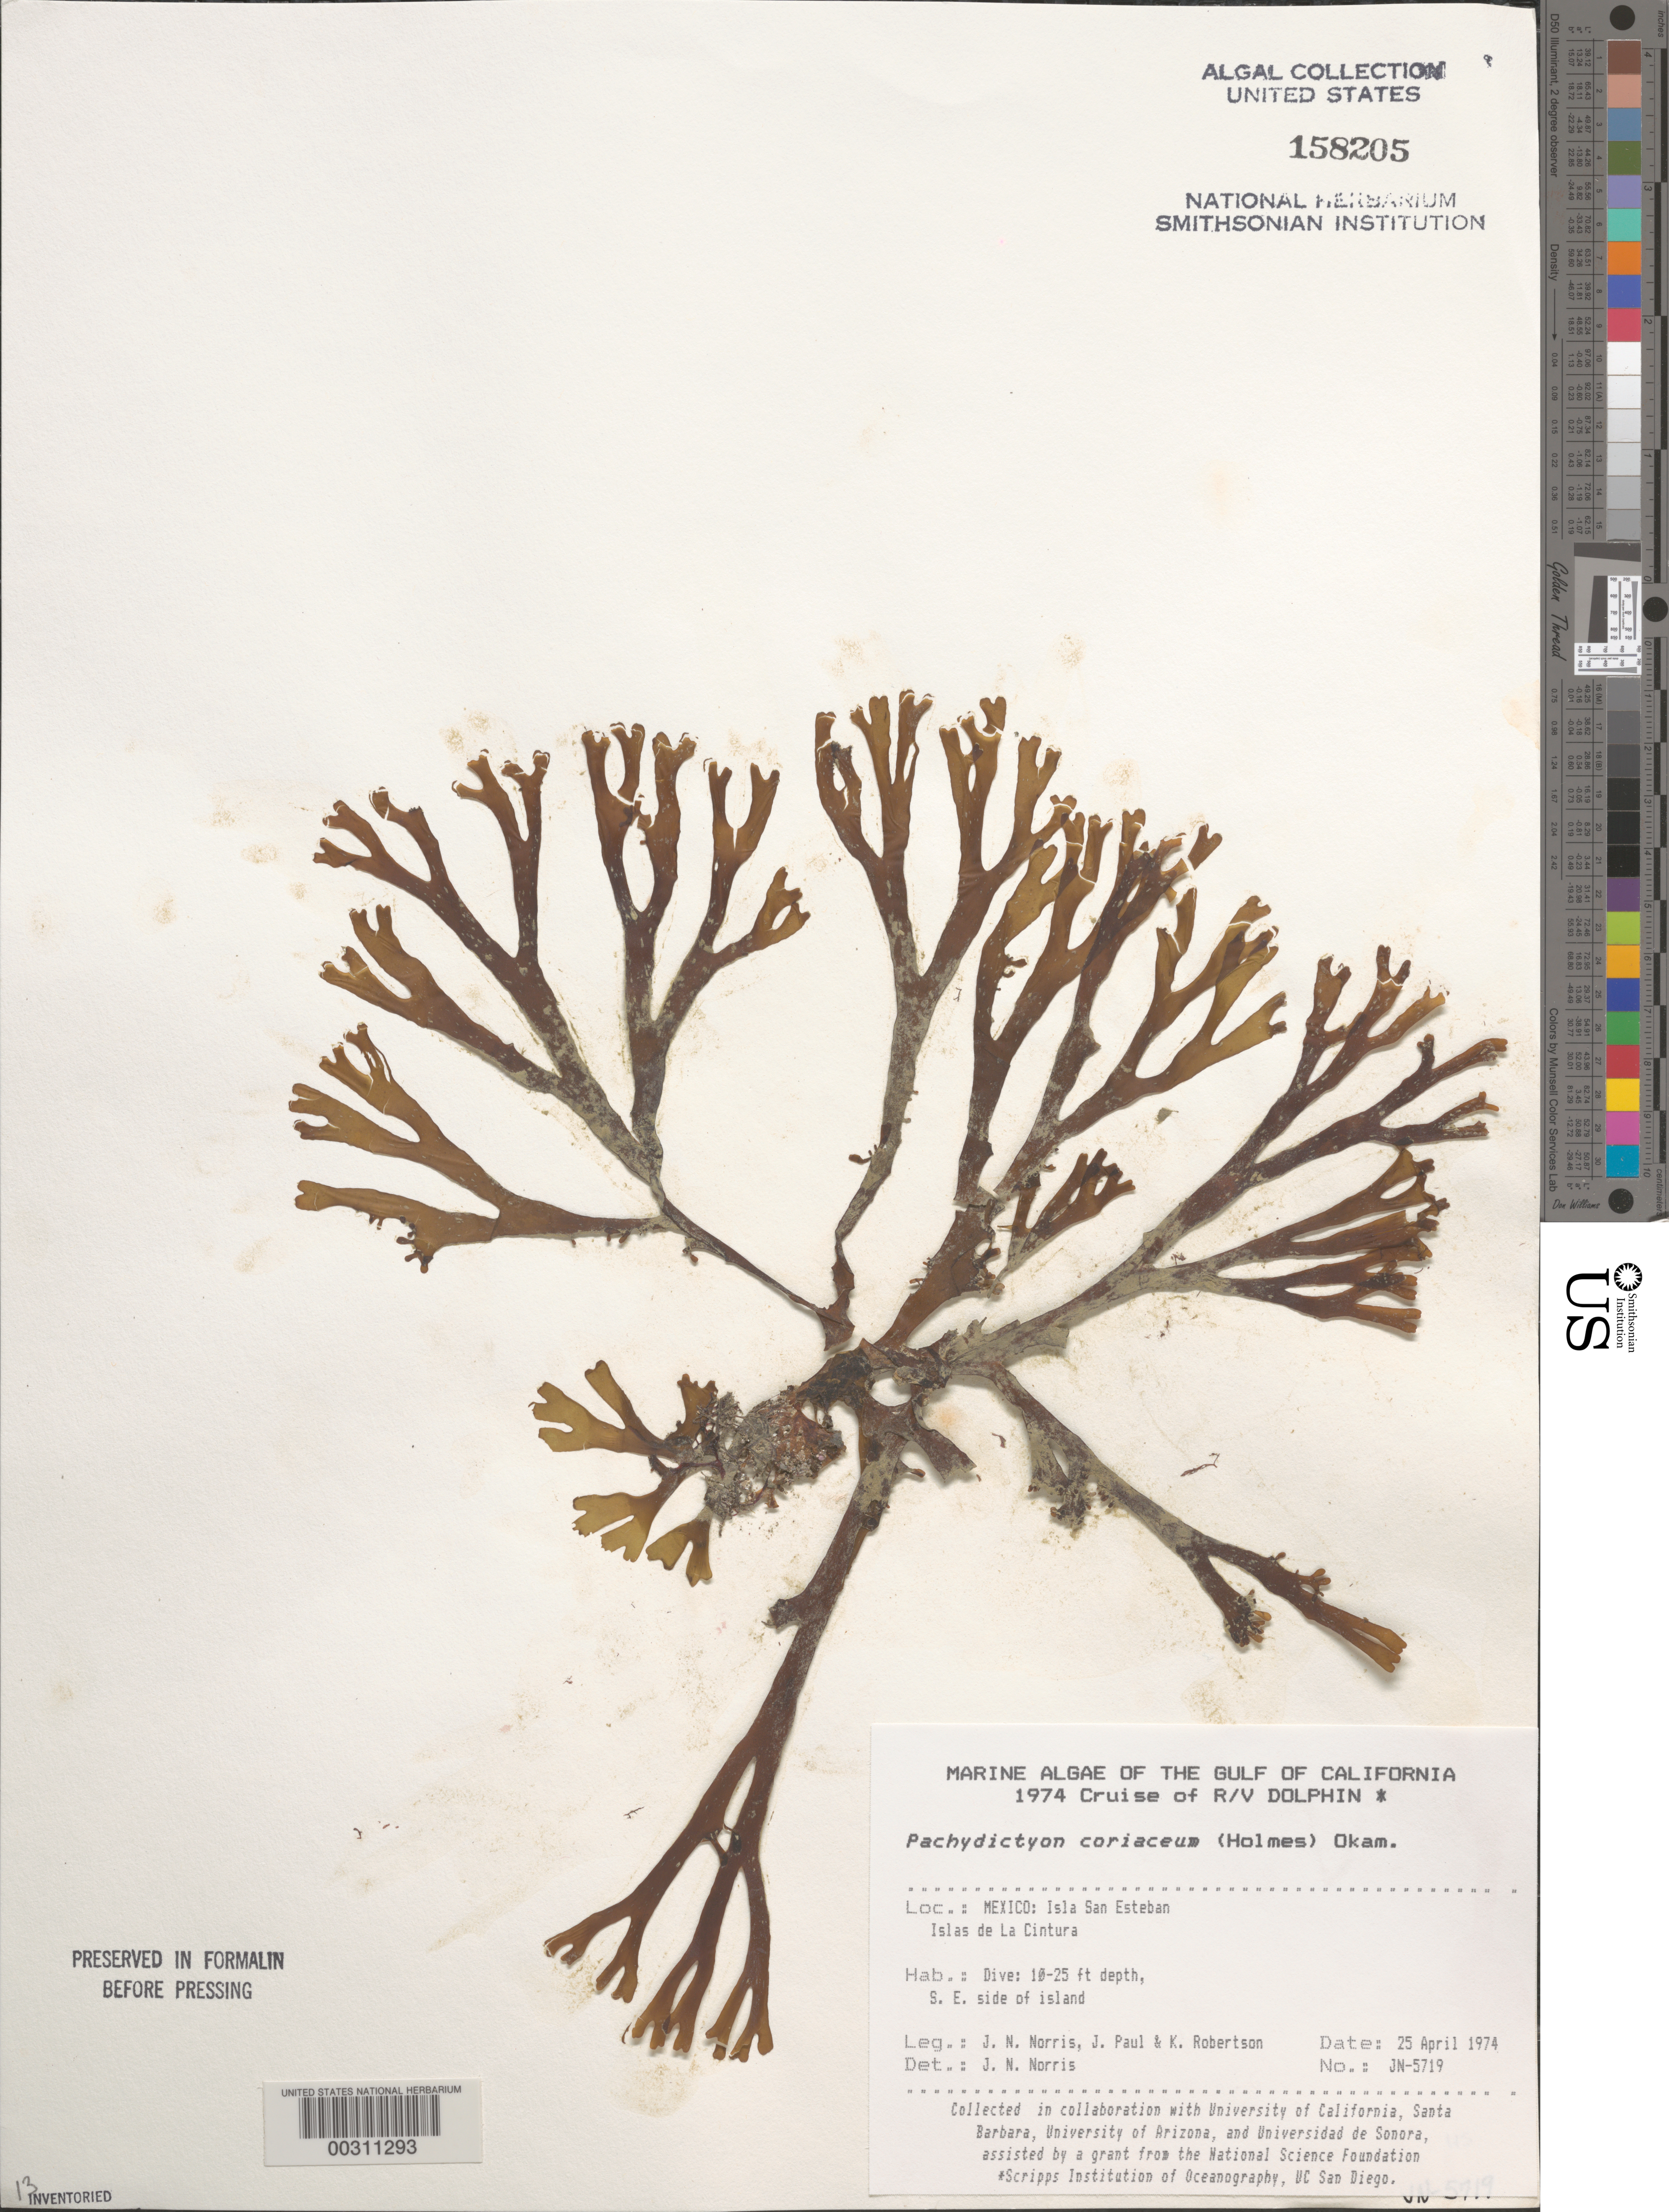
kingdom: Chromista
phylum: Ochrophyta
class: Phaeophyceae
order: Dictyotales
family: Dictyotaceae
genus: Pachydictyon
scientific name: Pachydictyon coriaceum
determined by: Norris, James N.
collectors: J. N. Norris, J. Paul & K. Robertson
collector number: JN-5719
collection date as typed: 25 Apr 1974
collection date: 1974-04-25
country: Mexico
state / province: Baja California Norte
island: Isla San Esteban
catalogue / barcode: US 158205